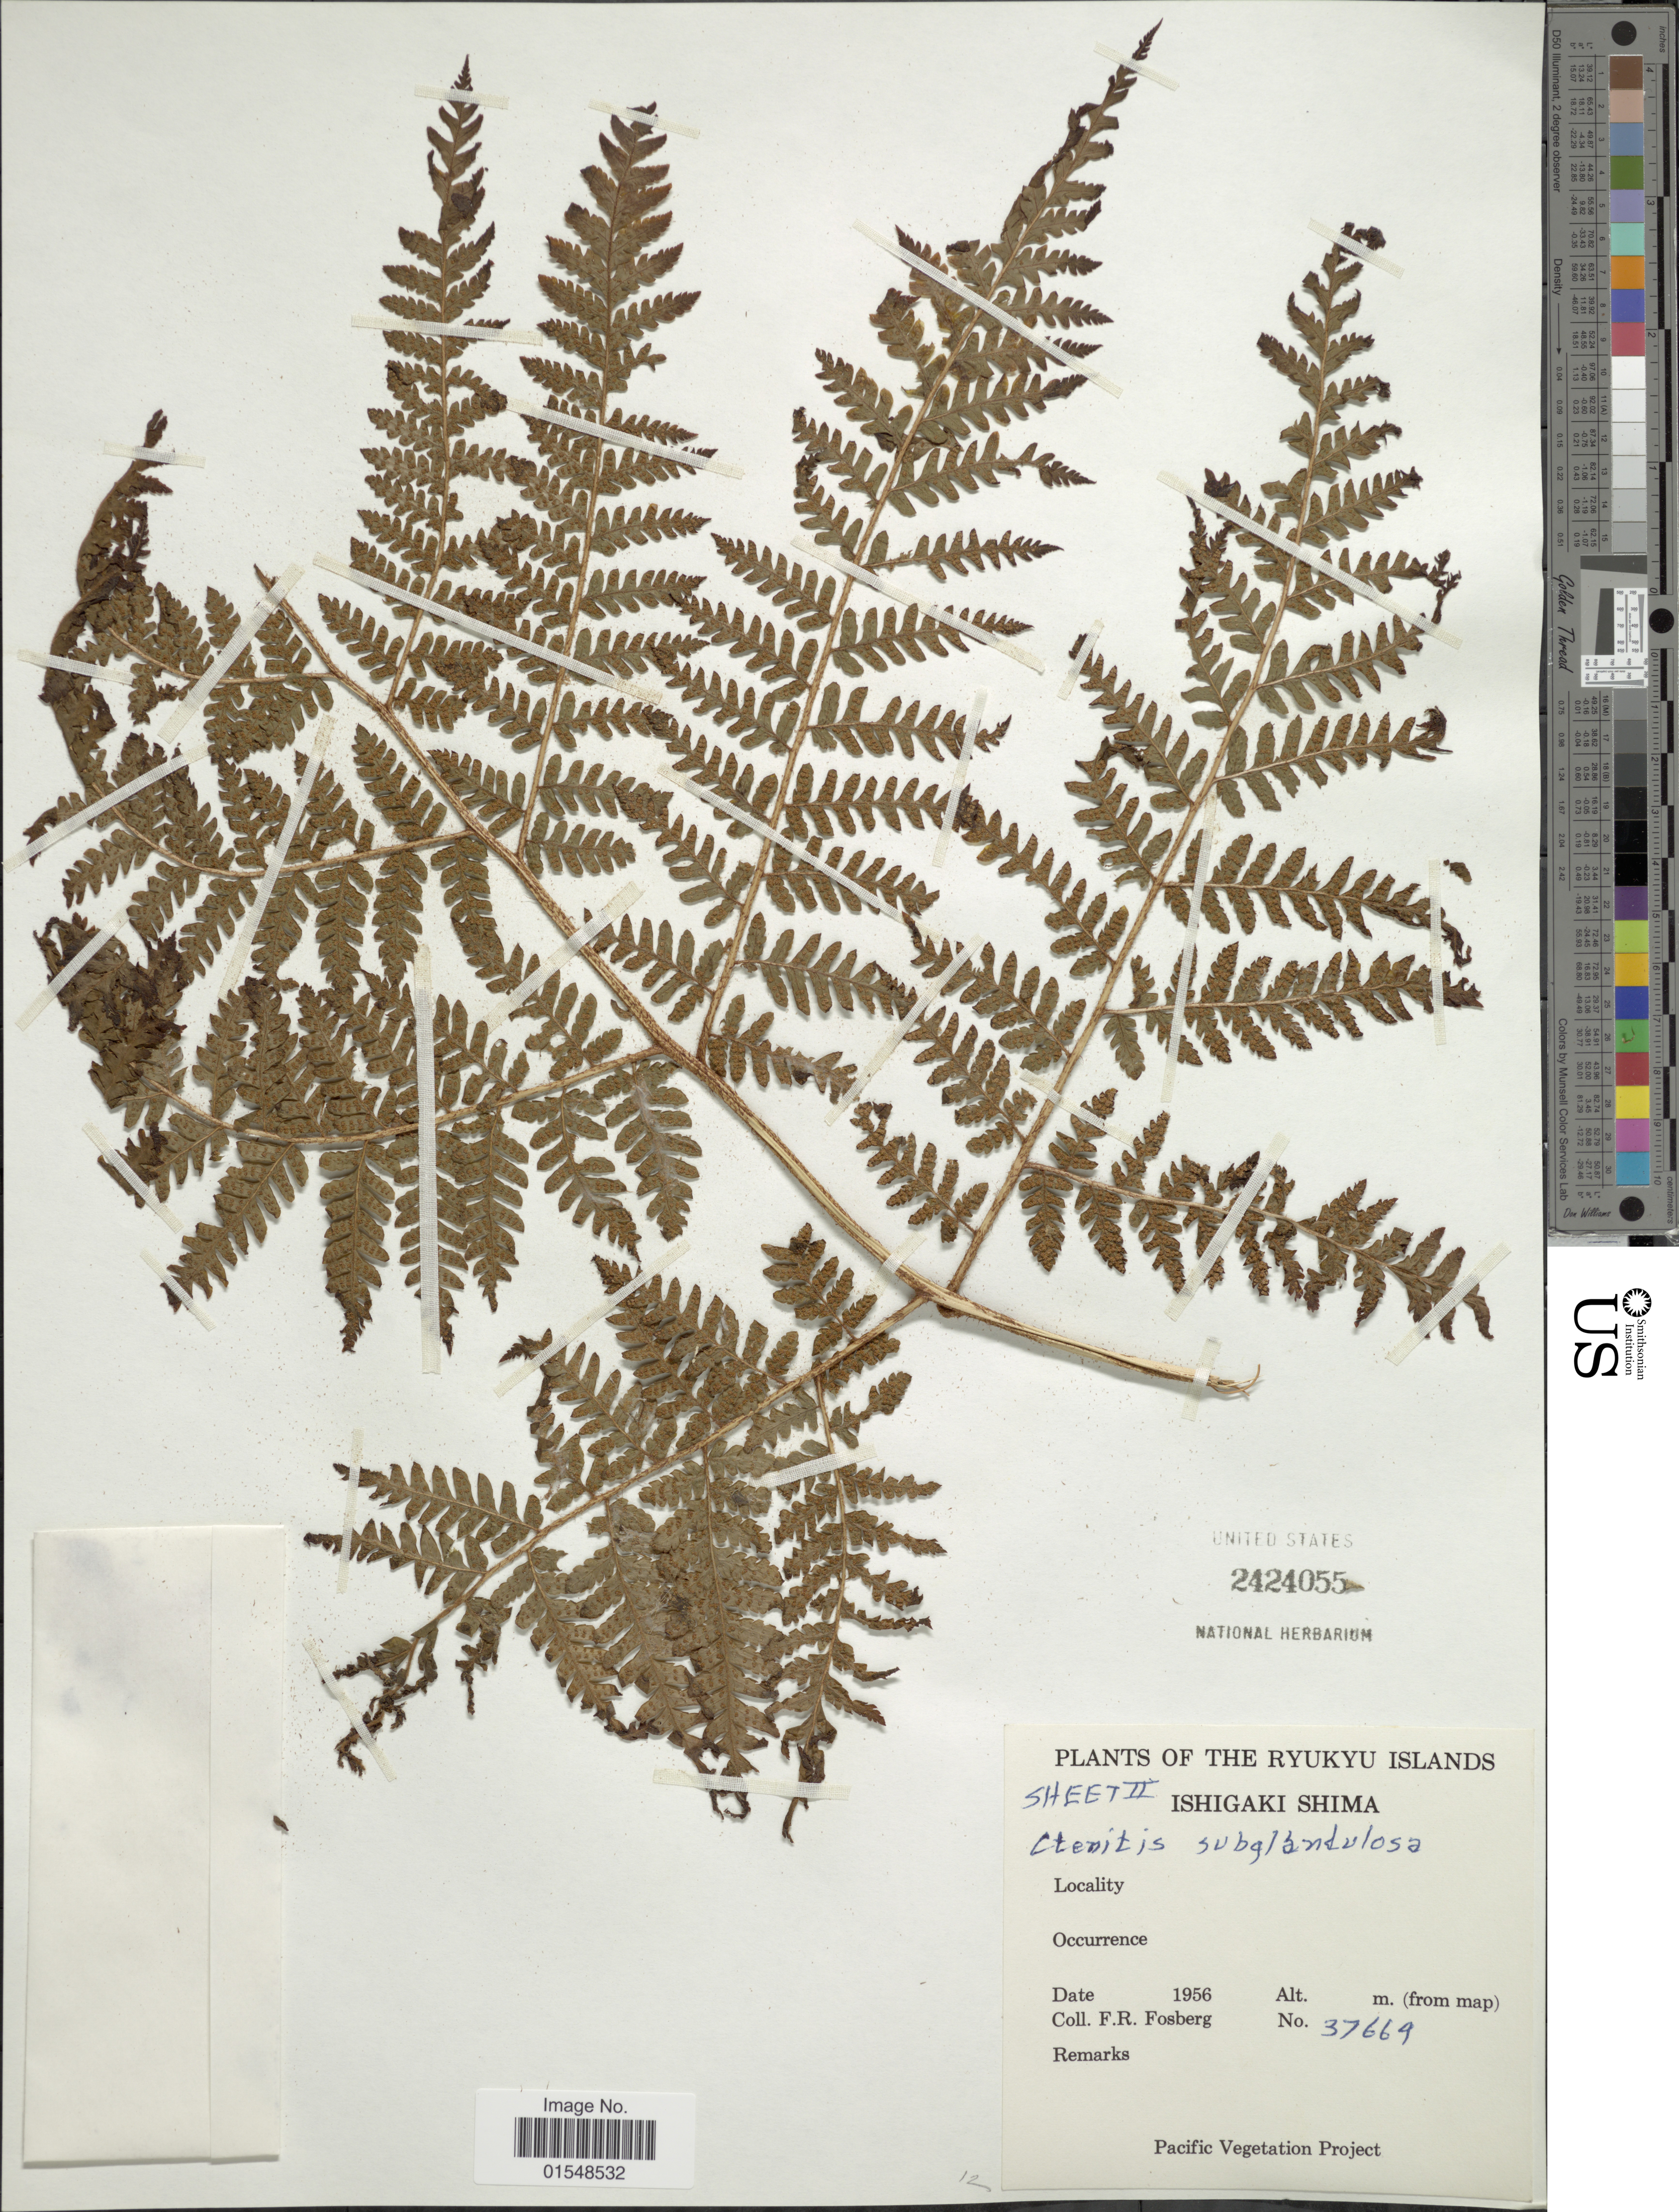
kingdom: Plantae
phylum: Tracheophyta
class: Polypodiopsida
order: Polypodiales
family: Dryopteridaceae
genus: Ctenitis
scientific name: Ctenitis subglandulosa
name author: (Hance) Ching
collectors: F. R. Fosberg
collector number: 37669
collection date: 1956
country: Japan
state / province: Okinawa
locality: Ryukyu Islands, Ishigaki Shima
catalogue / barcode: US 2424055